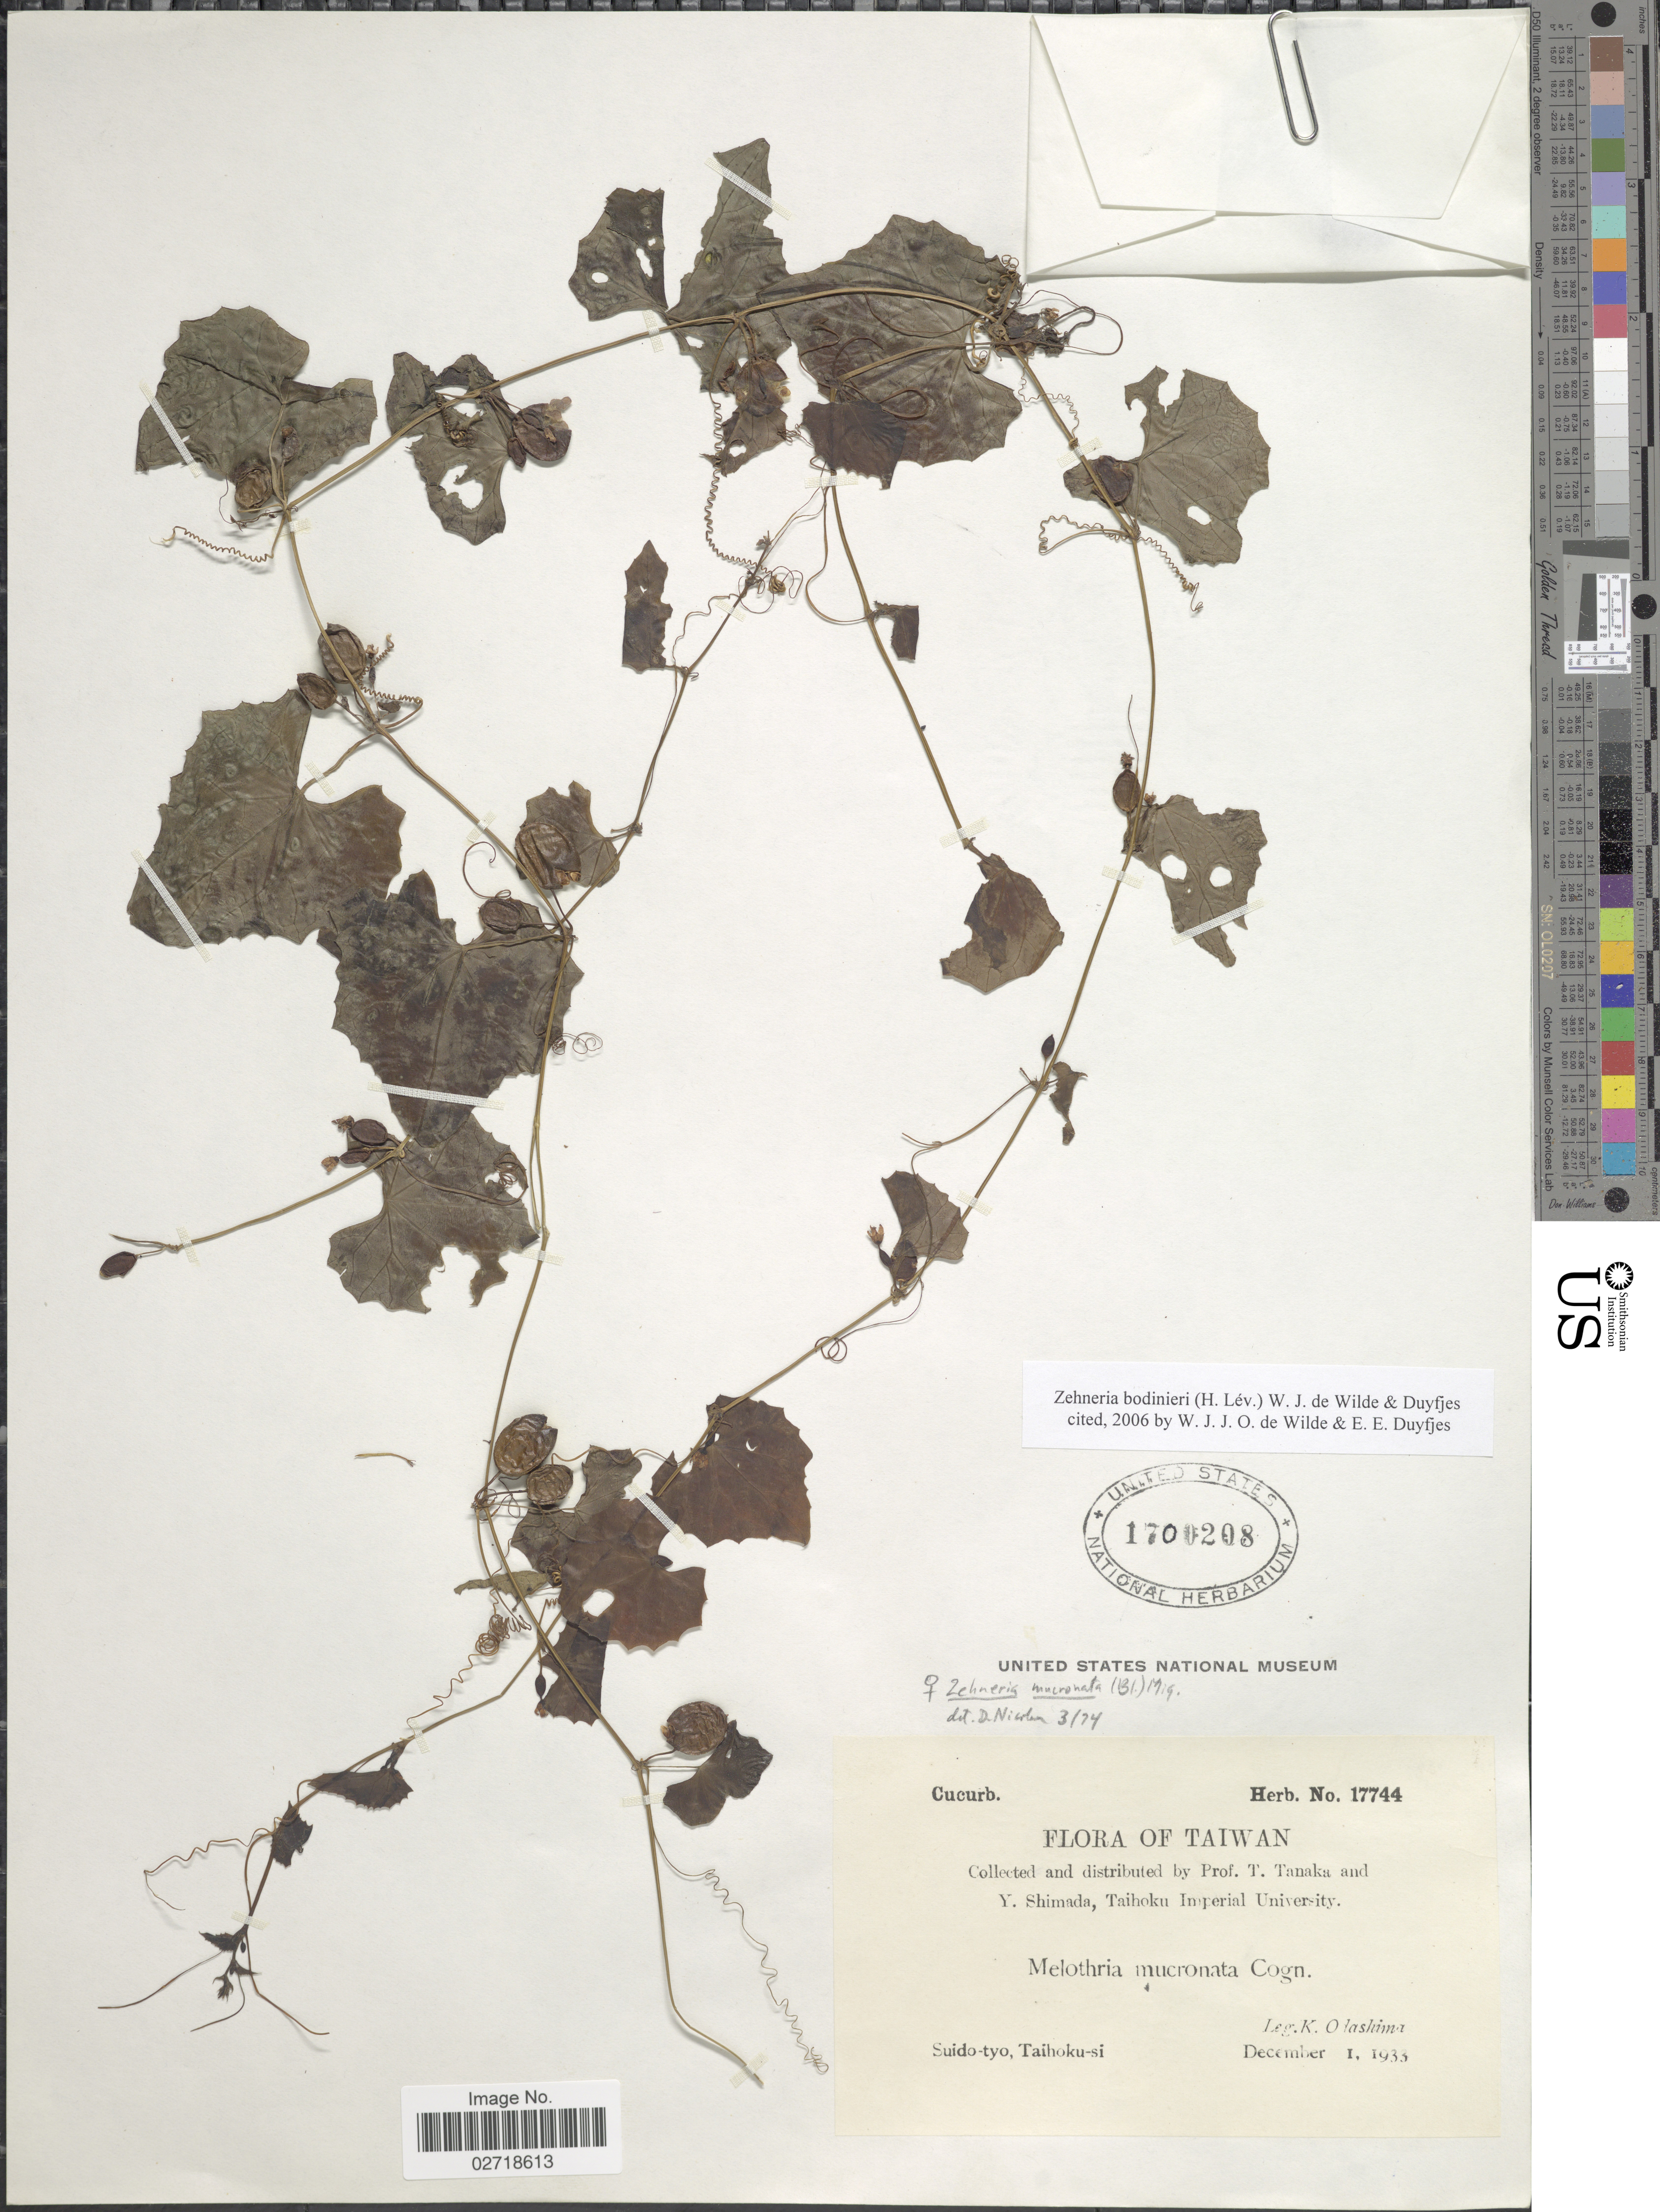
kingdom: Plantae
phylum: Tracheophyta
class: Magnoliopsida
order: Cucurbitales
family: Cucurbitaceae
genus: Zehneria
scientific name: Zehneria bodinieri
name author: (H. Lév.) W.J. de Wilde & Duyfjes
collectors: K. Odashima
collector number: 17744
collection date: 1933-12-01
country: Taiwan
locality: Suido-tyo, Taihoku-si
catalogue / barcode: US 1700208